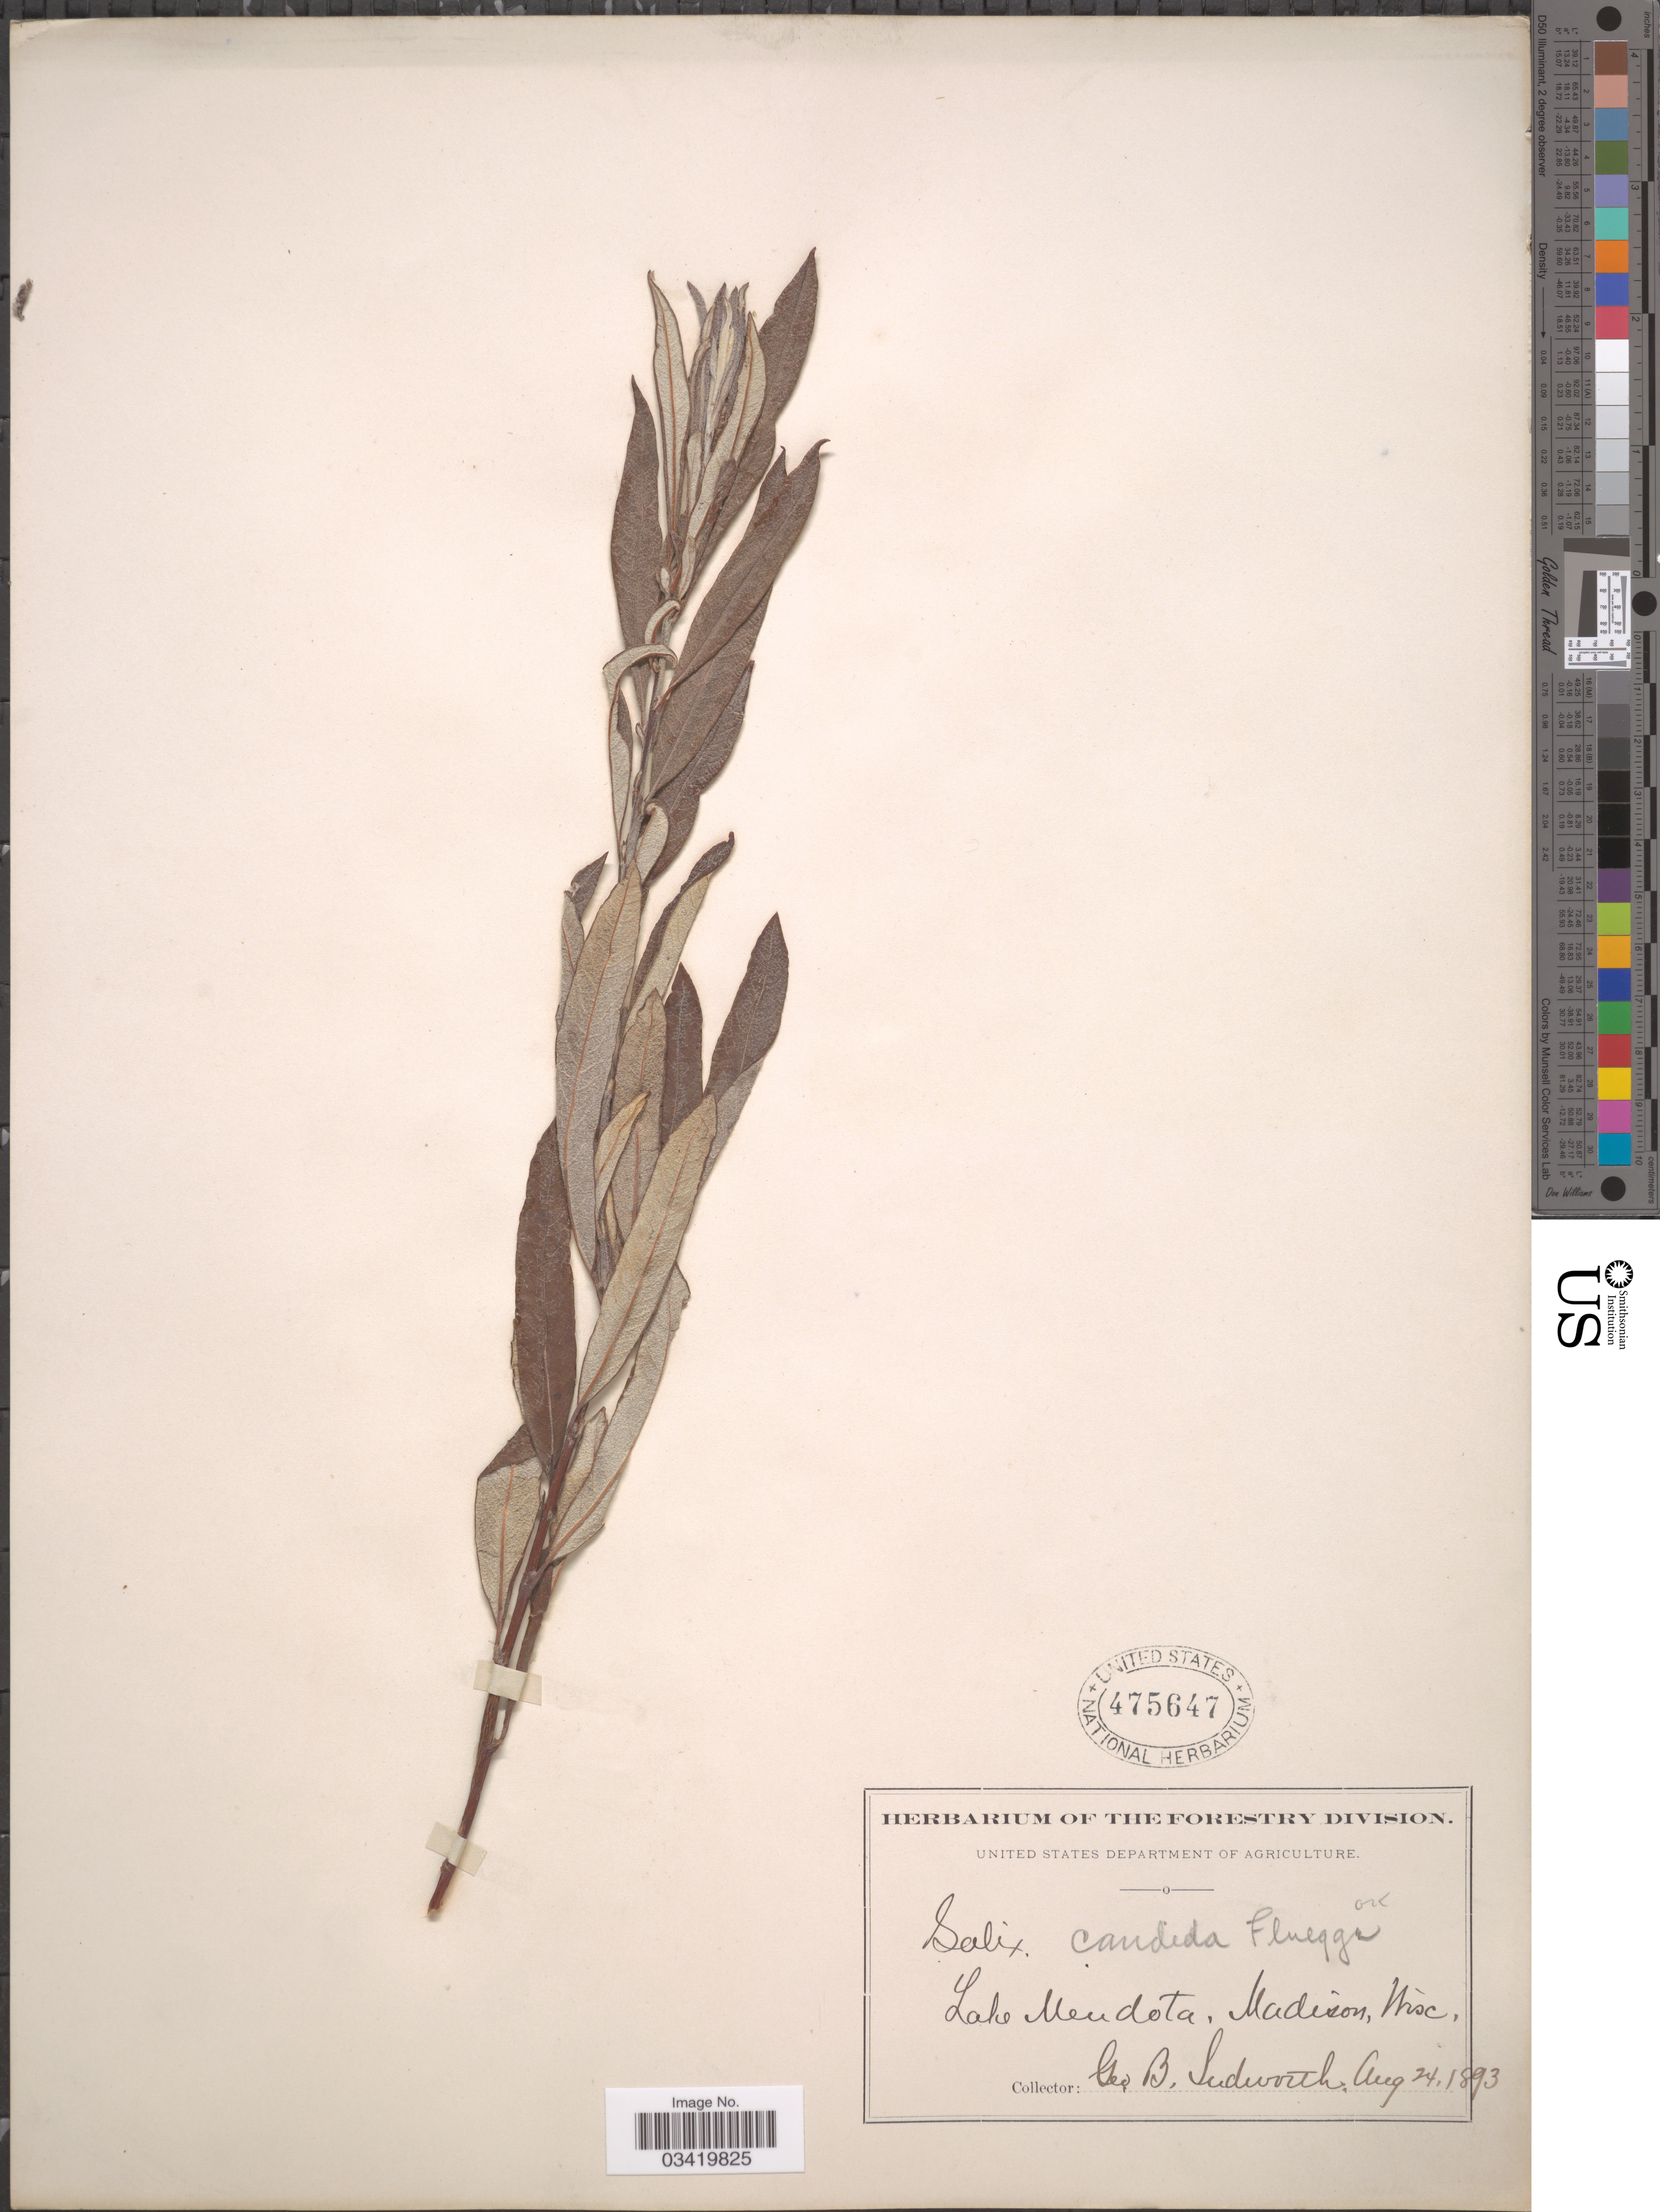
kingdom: Plantae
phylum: Tracheophyta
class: Magnoliopsida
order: Malpighiales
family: Salicaceae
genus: Salix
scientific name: Salix candida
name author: Flüggé ex Willd.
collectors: G. B. Sudworth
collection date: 1893-08-24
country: United States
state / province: Wisconsin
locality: Lake Mendota, Madison.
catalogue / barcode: US 475647